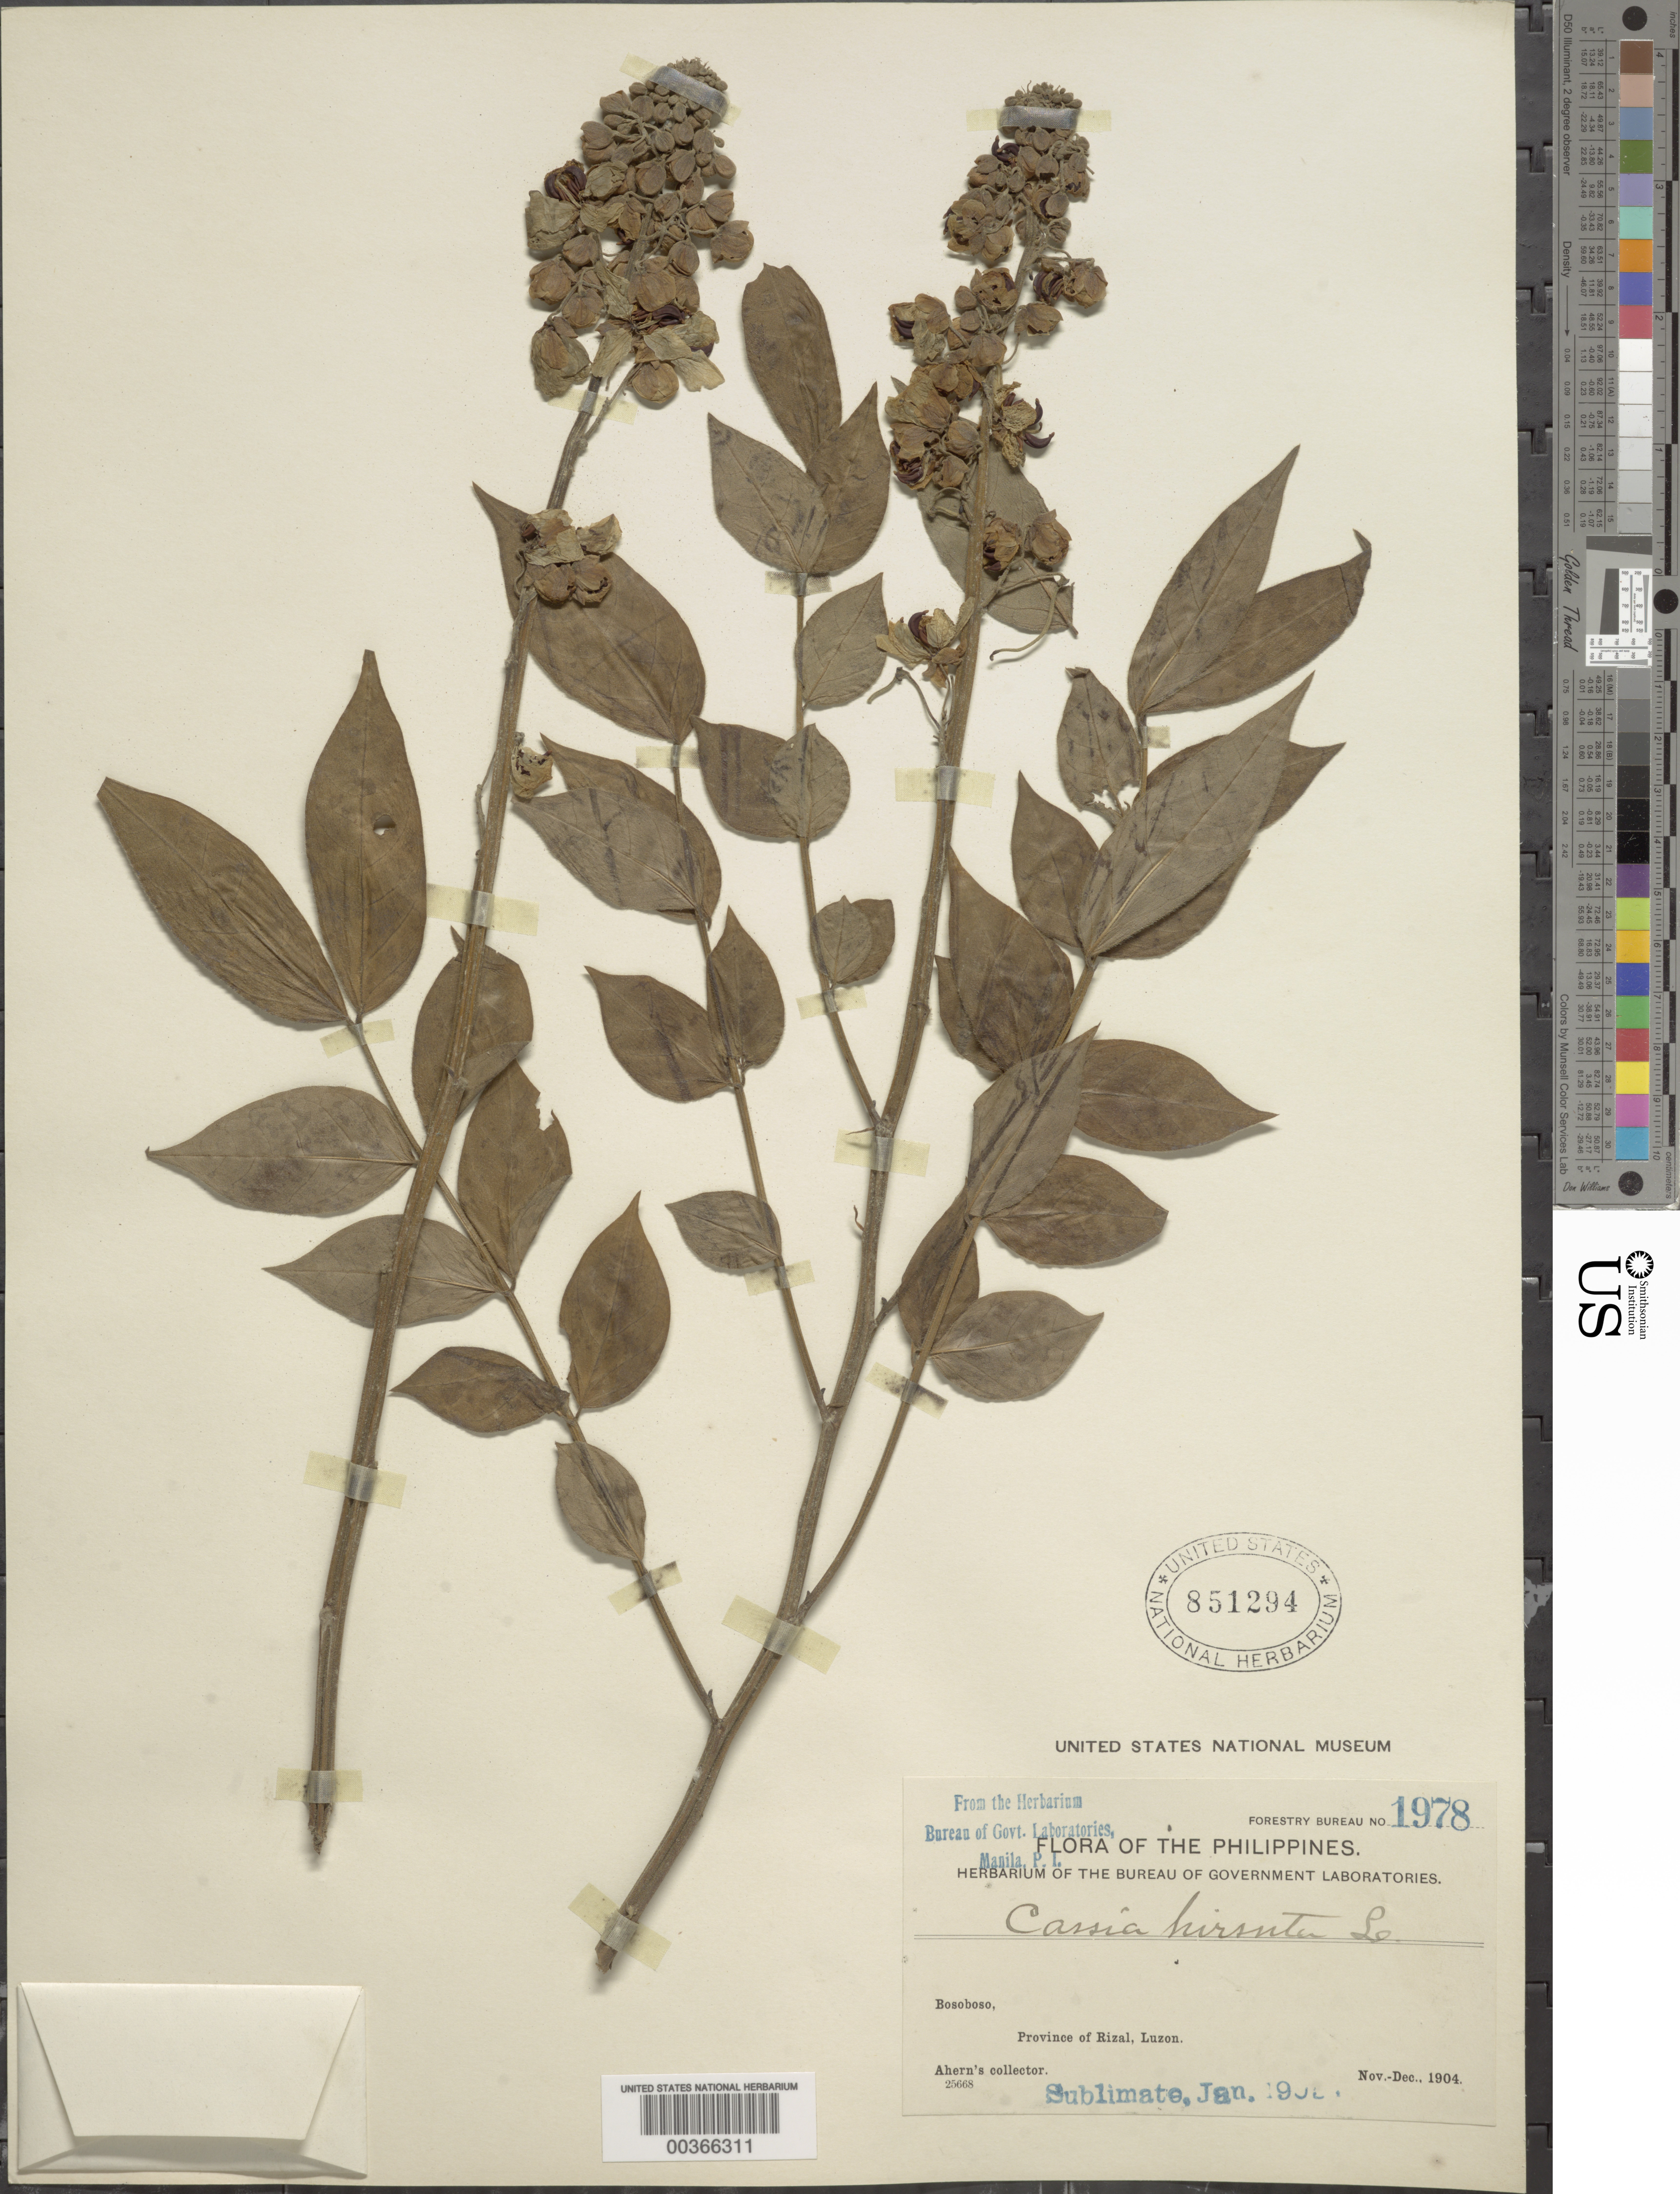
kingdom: Plantae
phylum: Tracheophyta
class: Magnoliopsida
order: Fabales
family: Fabaceae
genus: Senna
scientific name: Senna hirsuta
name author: (L.) H.S. Irwin & Barneby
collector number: Forestry Bureau No. 1978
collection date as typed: Nov 1904 to -- Dec 1904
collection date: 1904-11/1904-12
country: Philippines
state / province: Calabarzon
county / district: Rizal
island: Luzon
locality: Bosoboso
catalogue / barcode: US 851294